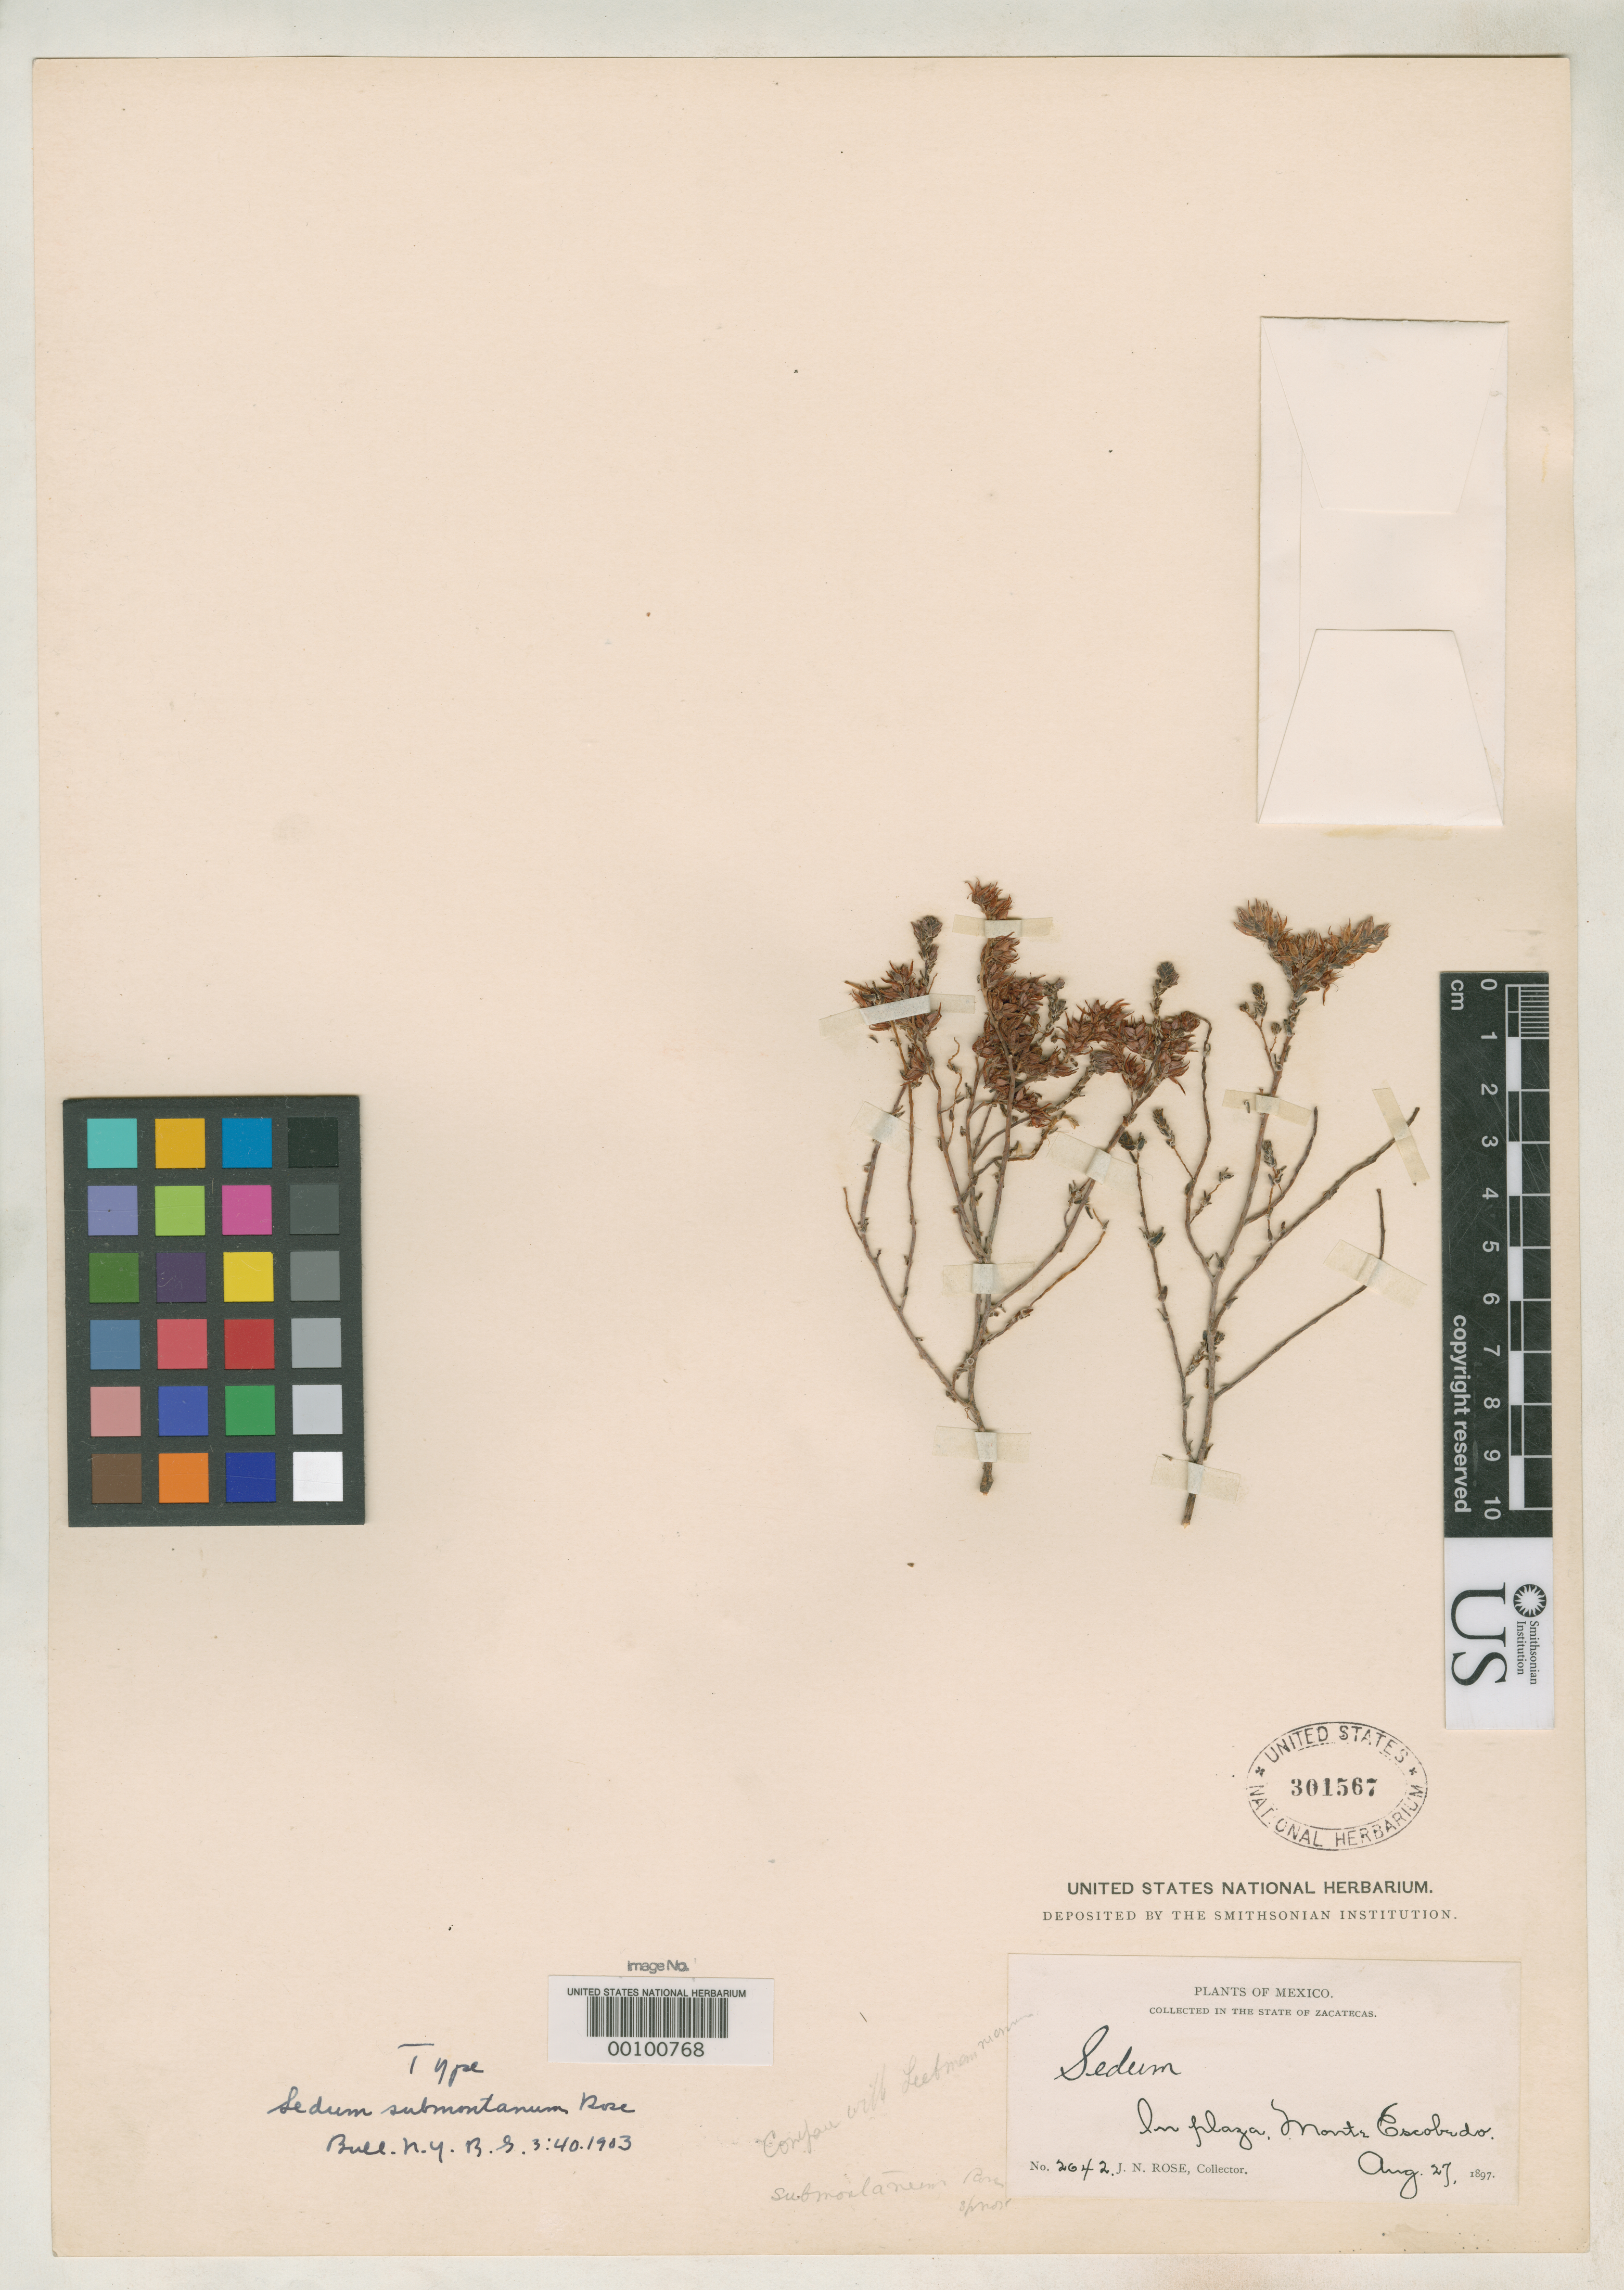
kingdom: Plantae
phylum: Tracheophyta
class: Magnoliopsida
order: Saxifragales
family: Crassulaceae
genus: Sedum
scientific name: Sedum submontanum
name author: Rose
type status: Holotype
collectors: J. N. Rose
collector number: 2642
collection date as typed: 27 Aug 1897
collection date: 1897-08-27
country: Mexico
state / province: Zacatecas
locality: Monte Escobedo.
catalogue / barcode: US 301567